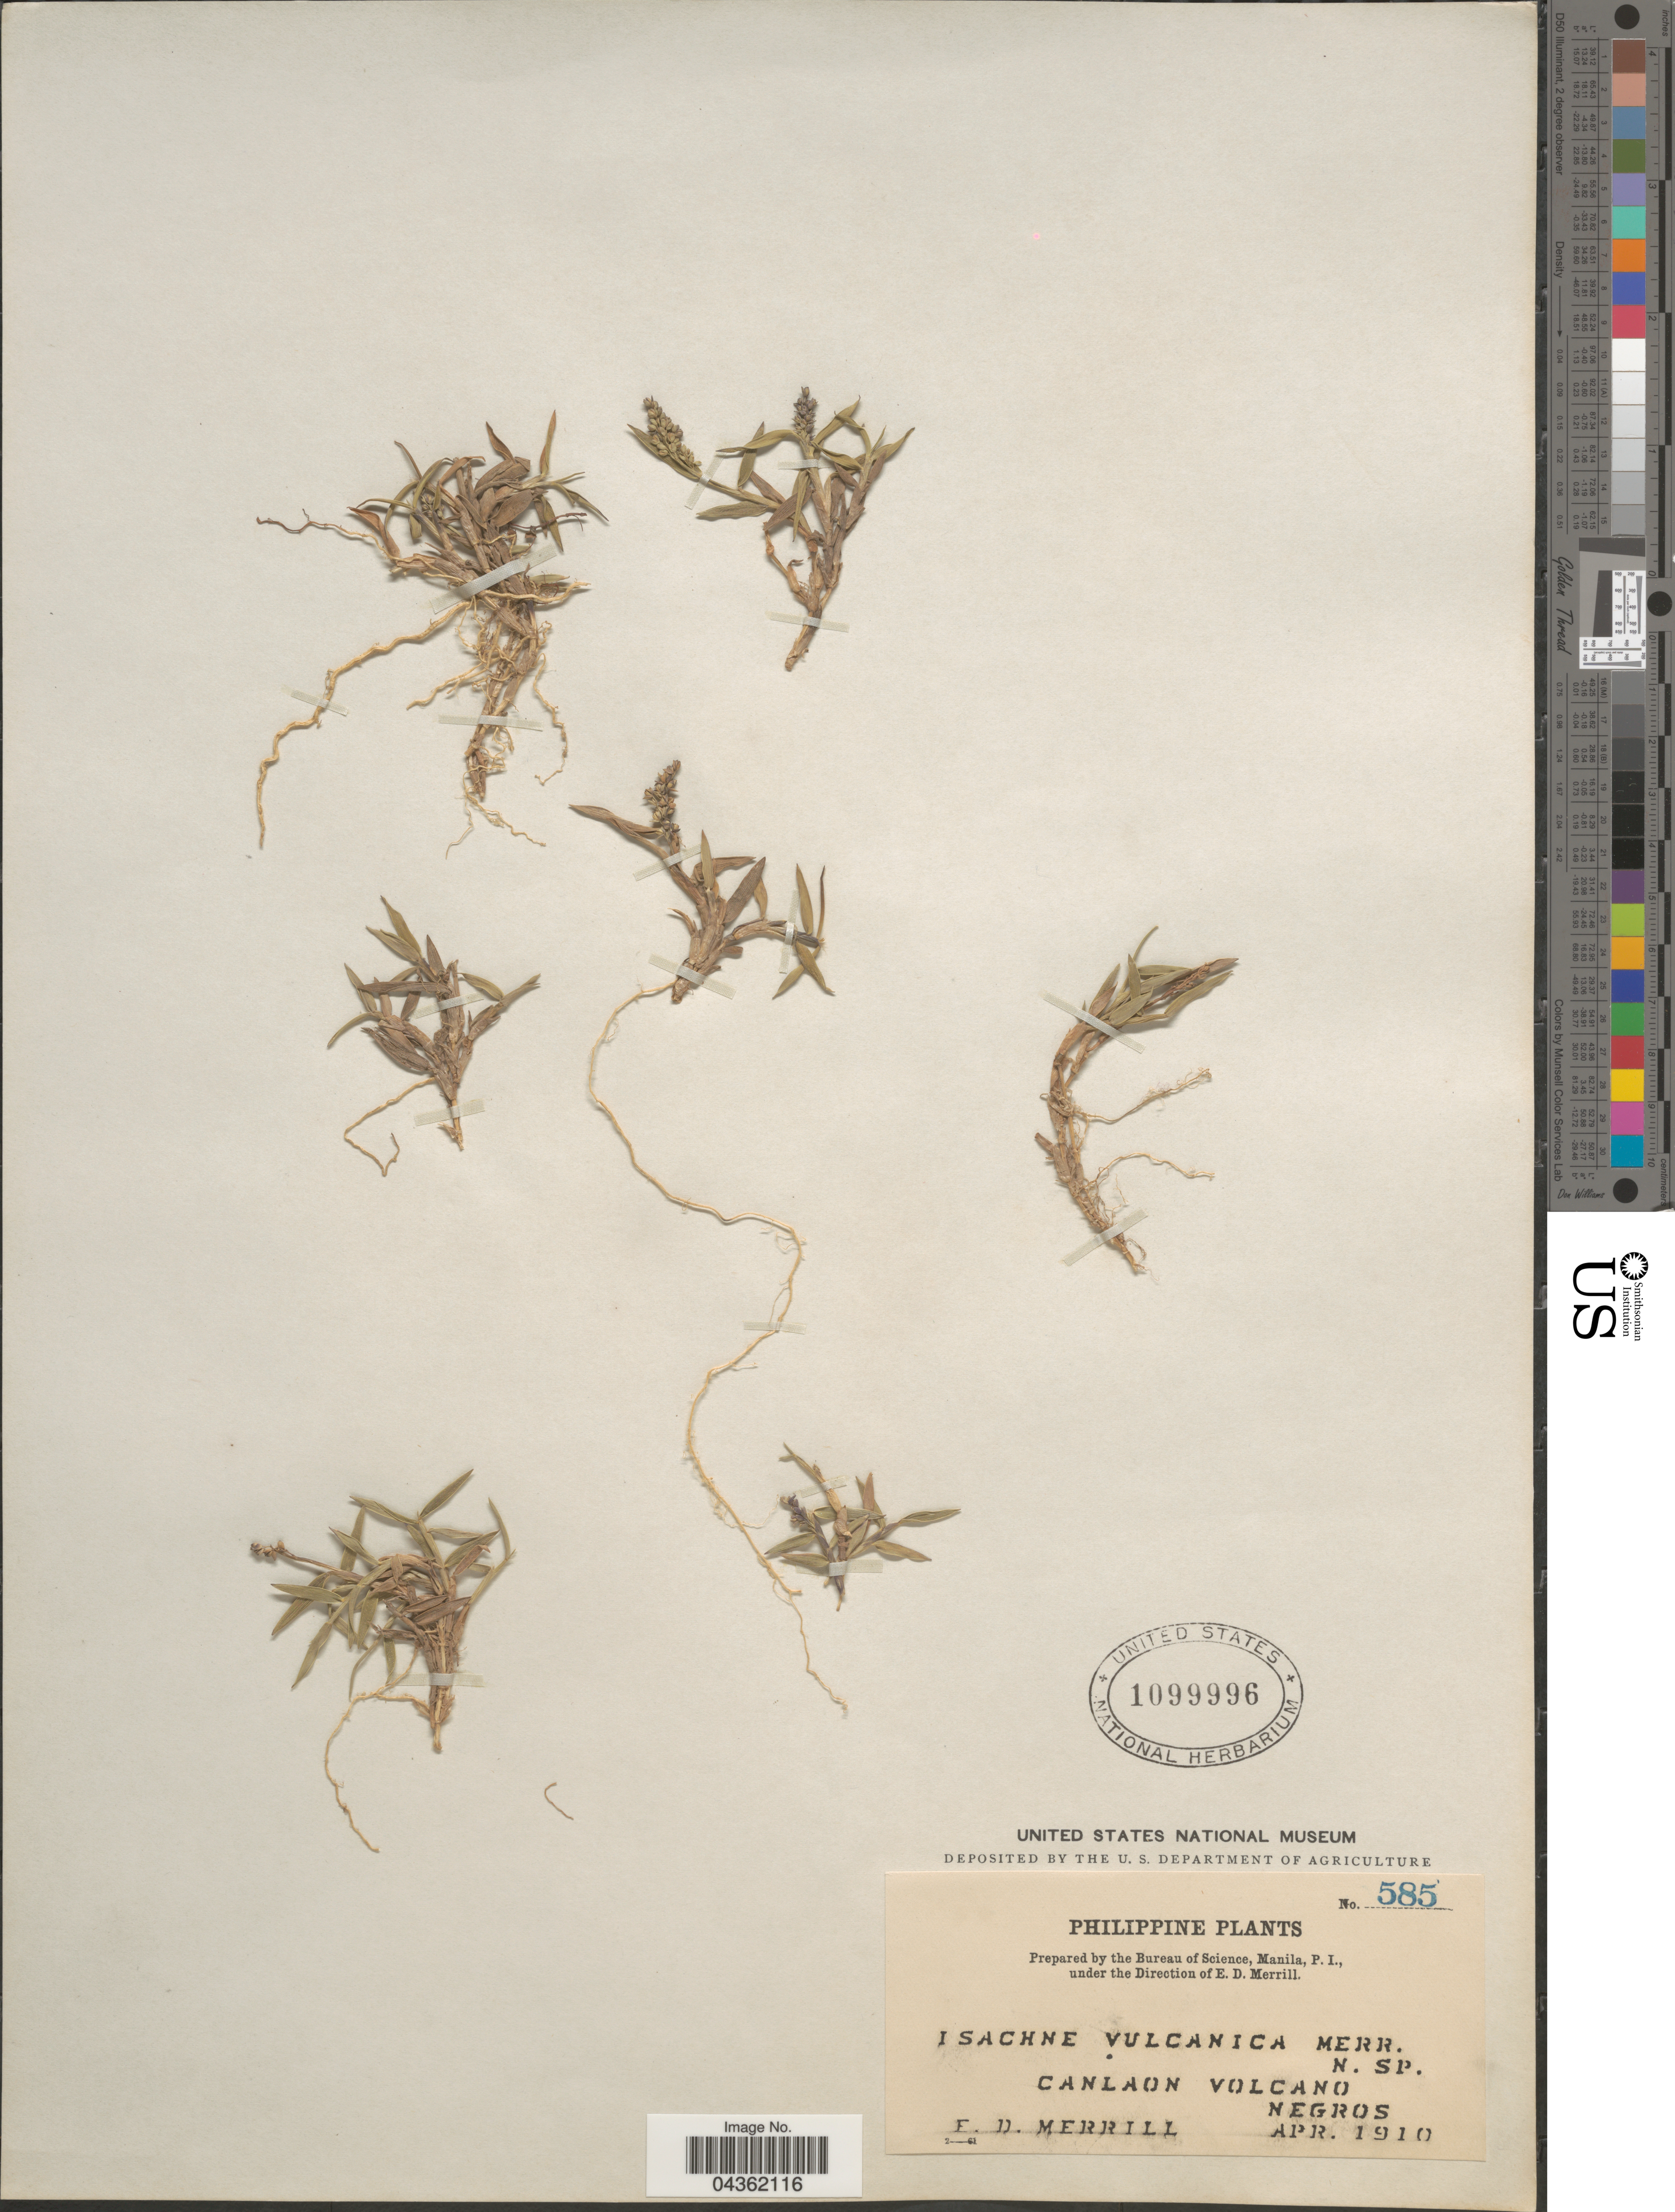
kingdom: Plantae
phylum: Tracheophyta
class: Liliopsida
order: Poales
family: Poaceae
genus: Isachne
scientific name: Isachne pangerangensis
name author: Zoll. & Moritzi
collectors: E. D. Merrill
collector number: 585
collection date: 1910-04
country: Philippines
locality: Canlaon Volcano Negros.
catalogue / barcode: US 1099996